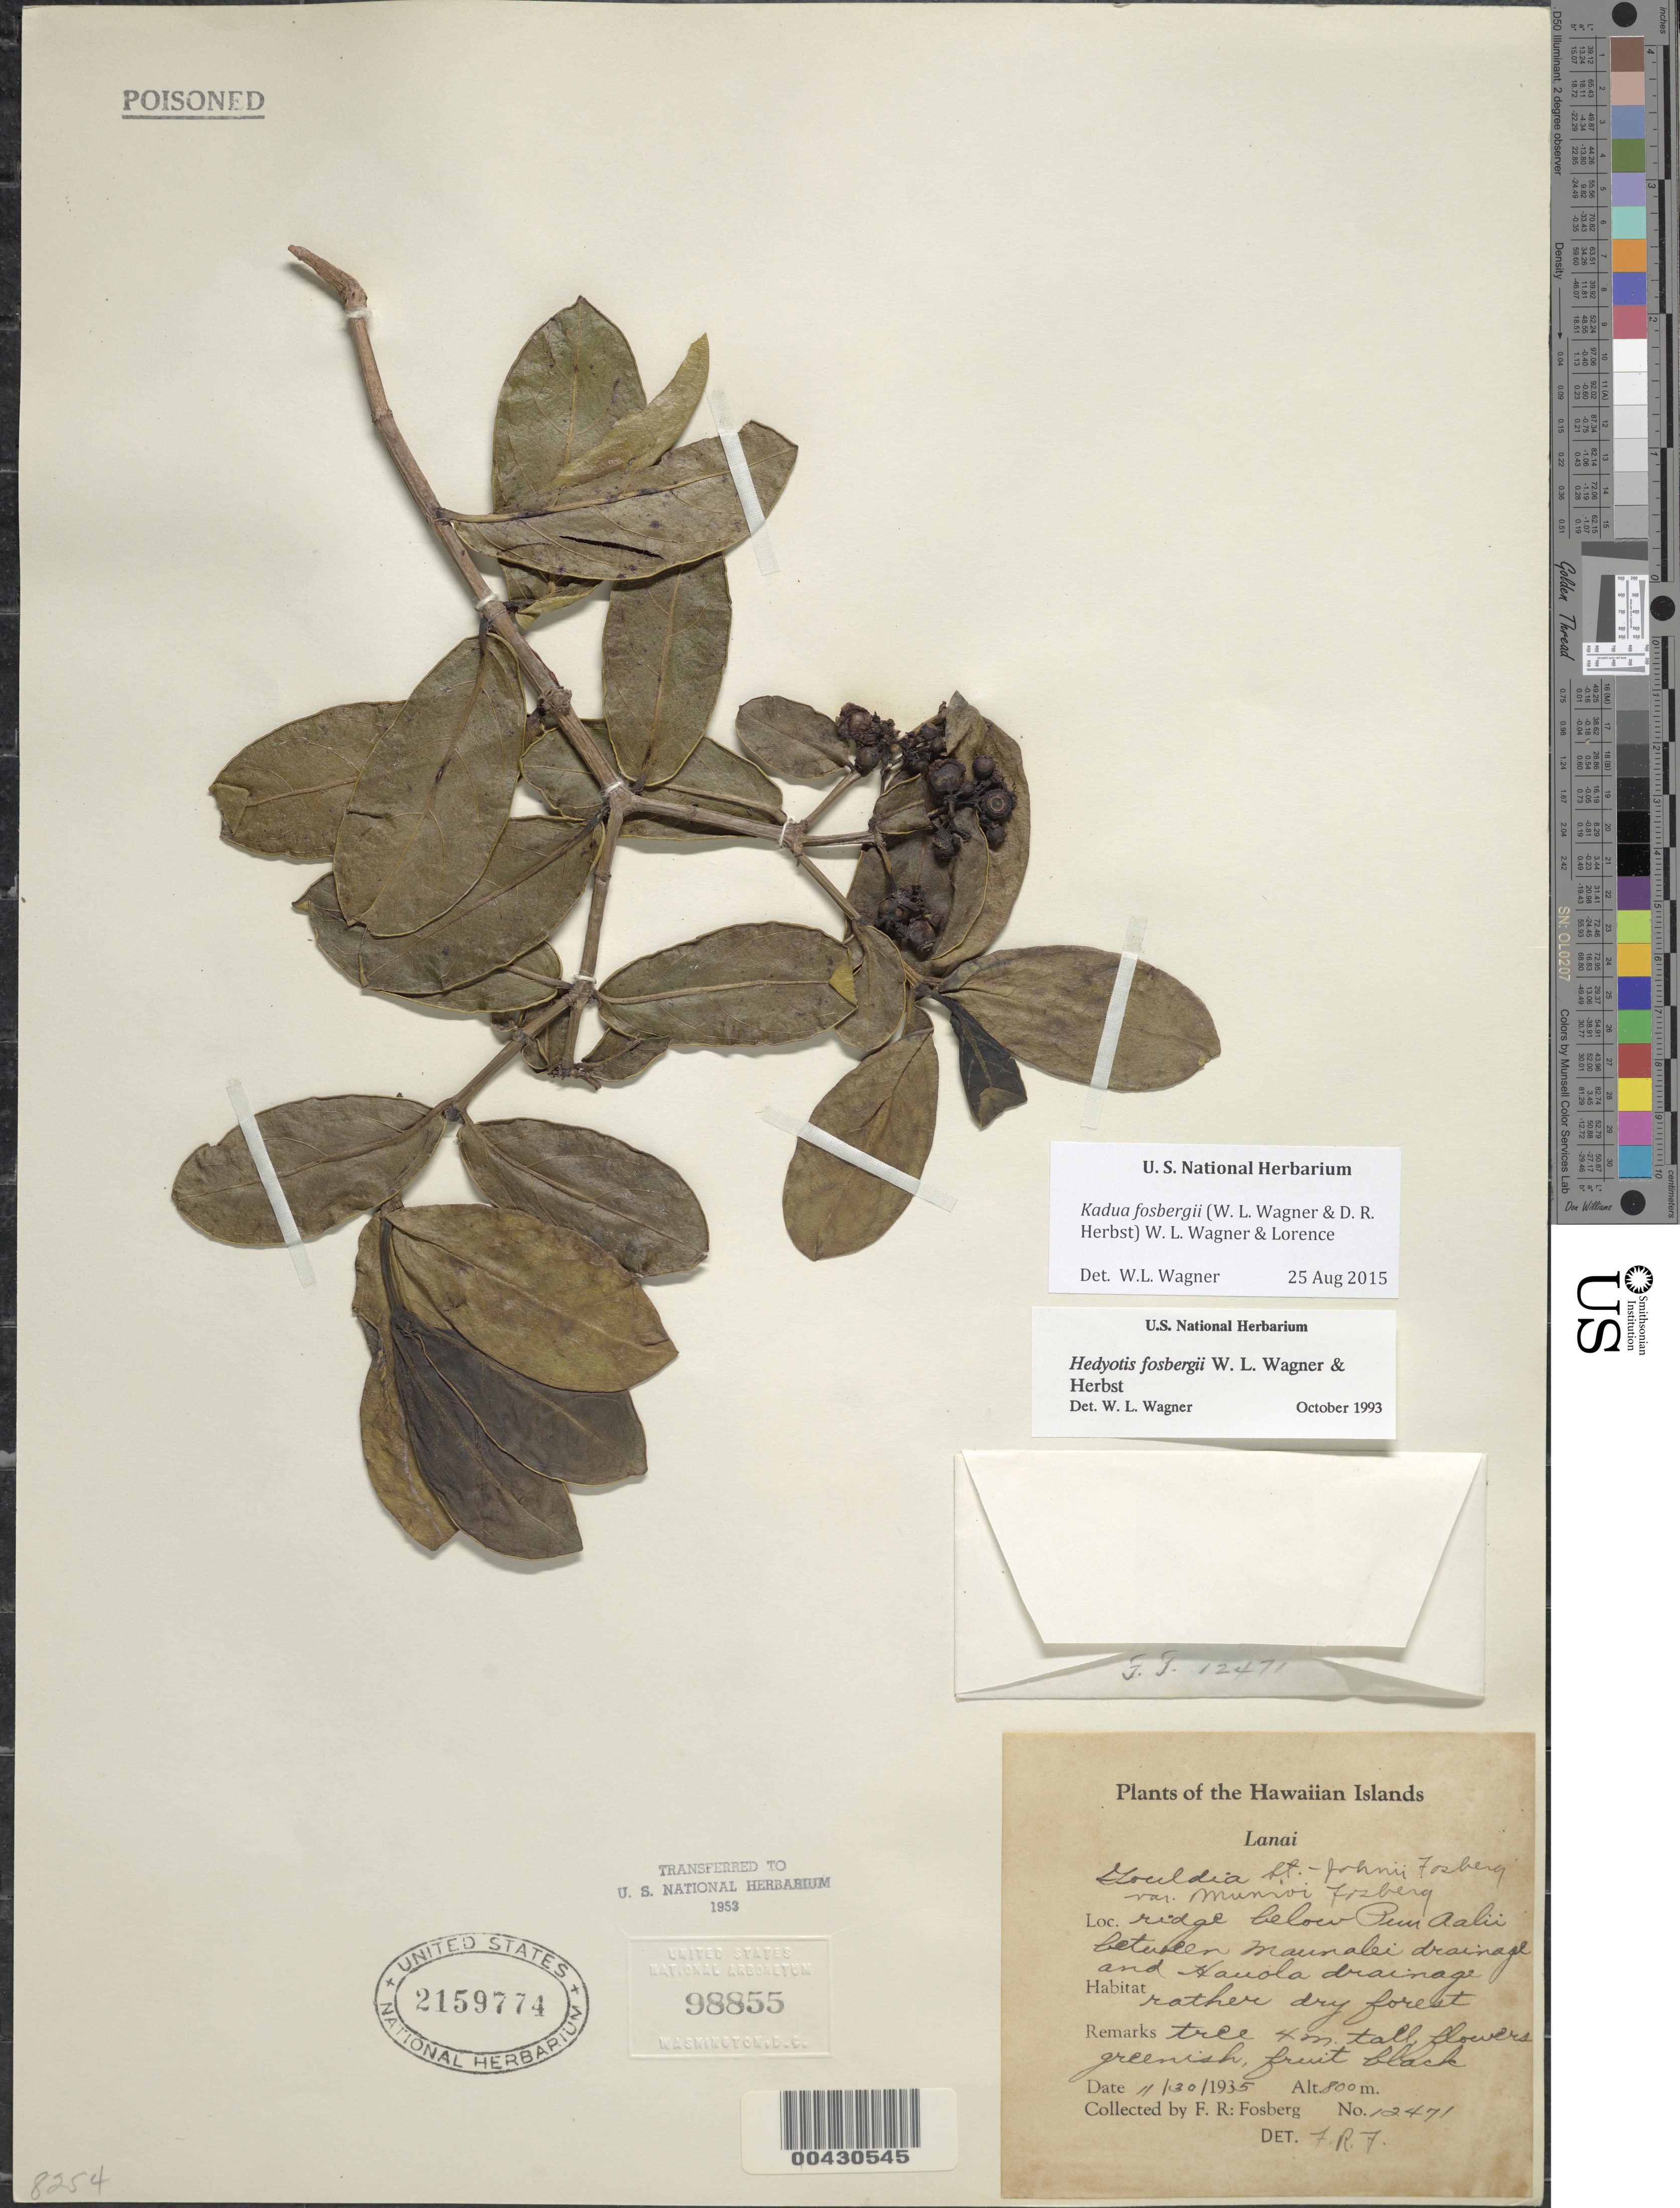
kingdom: Plantae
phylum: Tracheophyta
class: Magnoliopsida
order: Gentianales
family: Rubiaceae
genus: Kadua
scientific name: Kadua affinis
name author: DC.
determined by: Wagner, W. L., (BOT), Smithsonian Institution - National Museum of Natural History (UNITED STATES)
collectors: F. R. Fosberg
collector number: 12471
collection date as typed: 30 Nov 1935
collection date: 1935-11-30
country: United States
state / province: Hawaii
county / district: Maui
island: Lana'i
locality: ridge below Puu Aalii between Maunalei drainage and Hauola drainage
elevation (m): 800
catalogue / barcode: US 2159774